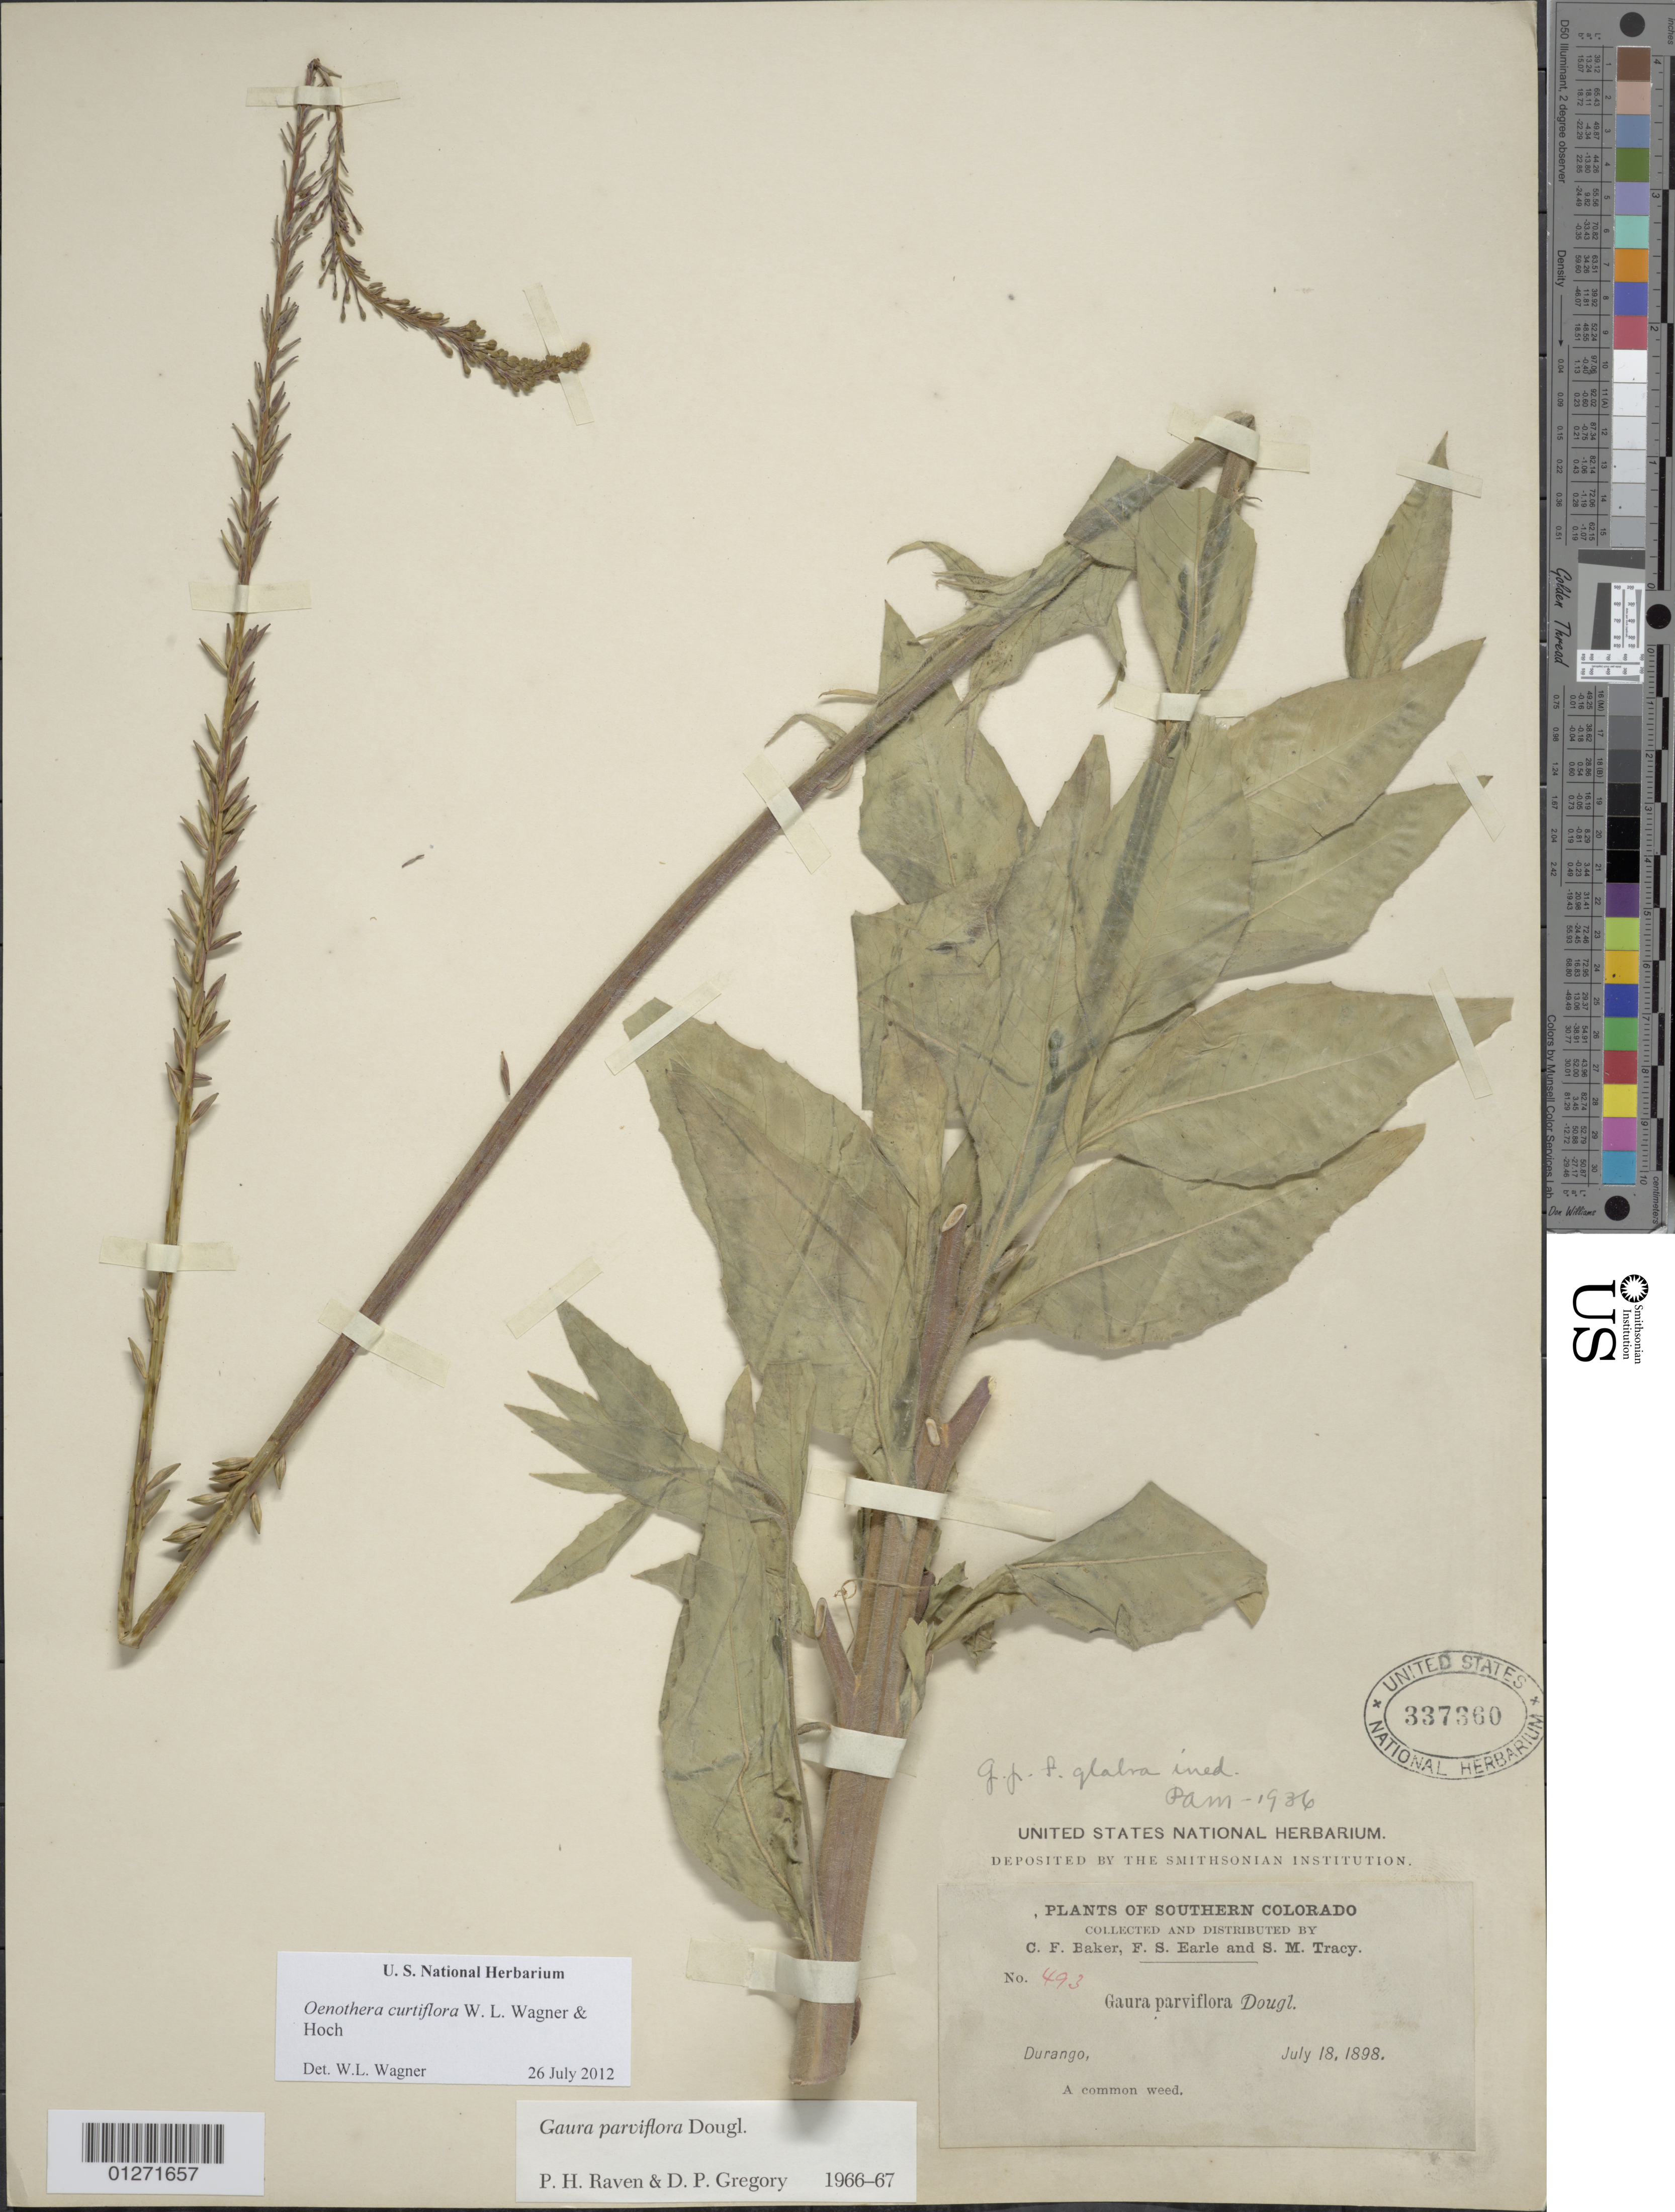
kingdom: Plantae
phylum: Tracheophyta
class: Magnoliopsida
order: Myrtales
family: Onagraceae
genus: Oenothera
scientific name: Oenothera curtiflora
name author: W.L. Wagner & Hoch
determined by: Wagner, W. L., (BOT), Smithsonian Institution - National Museum of Natural History (UNITED STATES)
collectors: C. F. Baker, F. S. Earle & S. M. Tracy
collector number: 493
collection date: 1898-07-18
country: United States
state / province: Colorado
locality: Durango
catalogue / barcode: US 337360